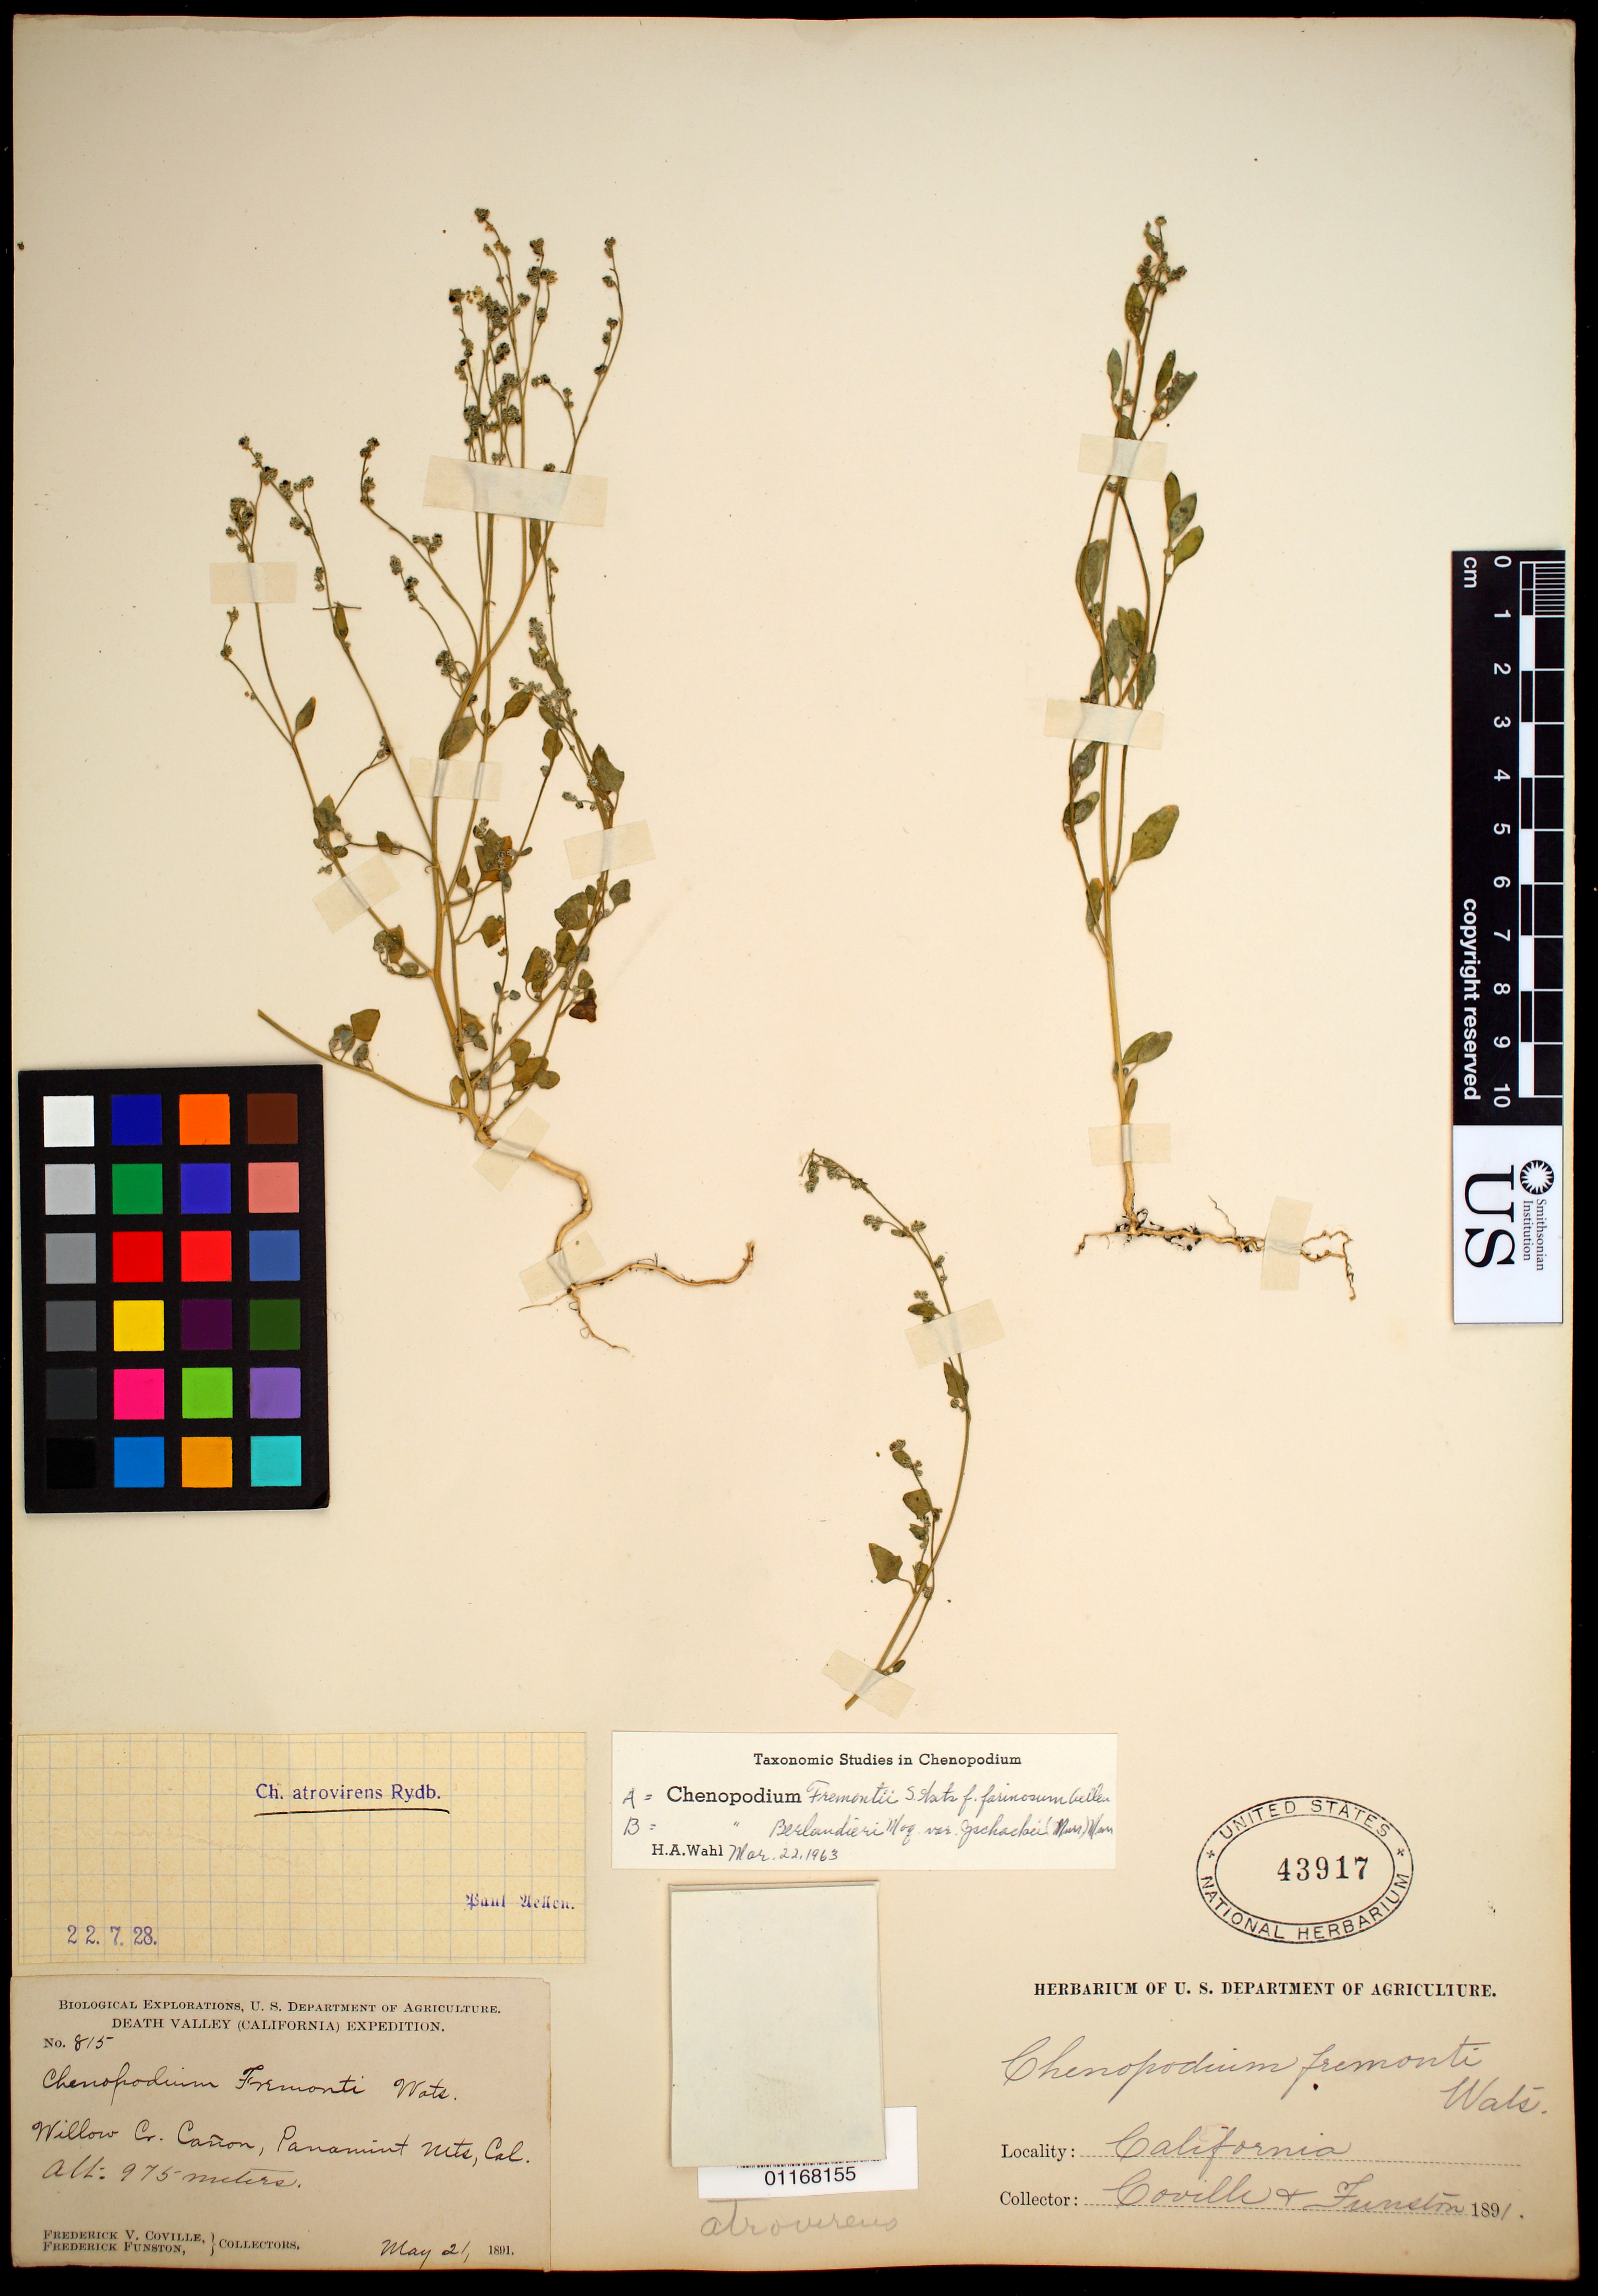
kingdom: Plantae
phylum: Tracheophyta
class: Magnoliopsida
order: Caryophyllales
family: Amaranthaceae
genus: Chenopodium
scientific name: Chenopodium berlandieri var. zschackei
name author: (Murr.) Murr.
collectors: F. V. Coville & F. Funston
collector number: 815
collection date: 1891-05-21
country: United States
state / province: California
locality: Willow Creek Canon, Panamint Mts.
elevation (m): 975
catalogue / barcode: US 43917